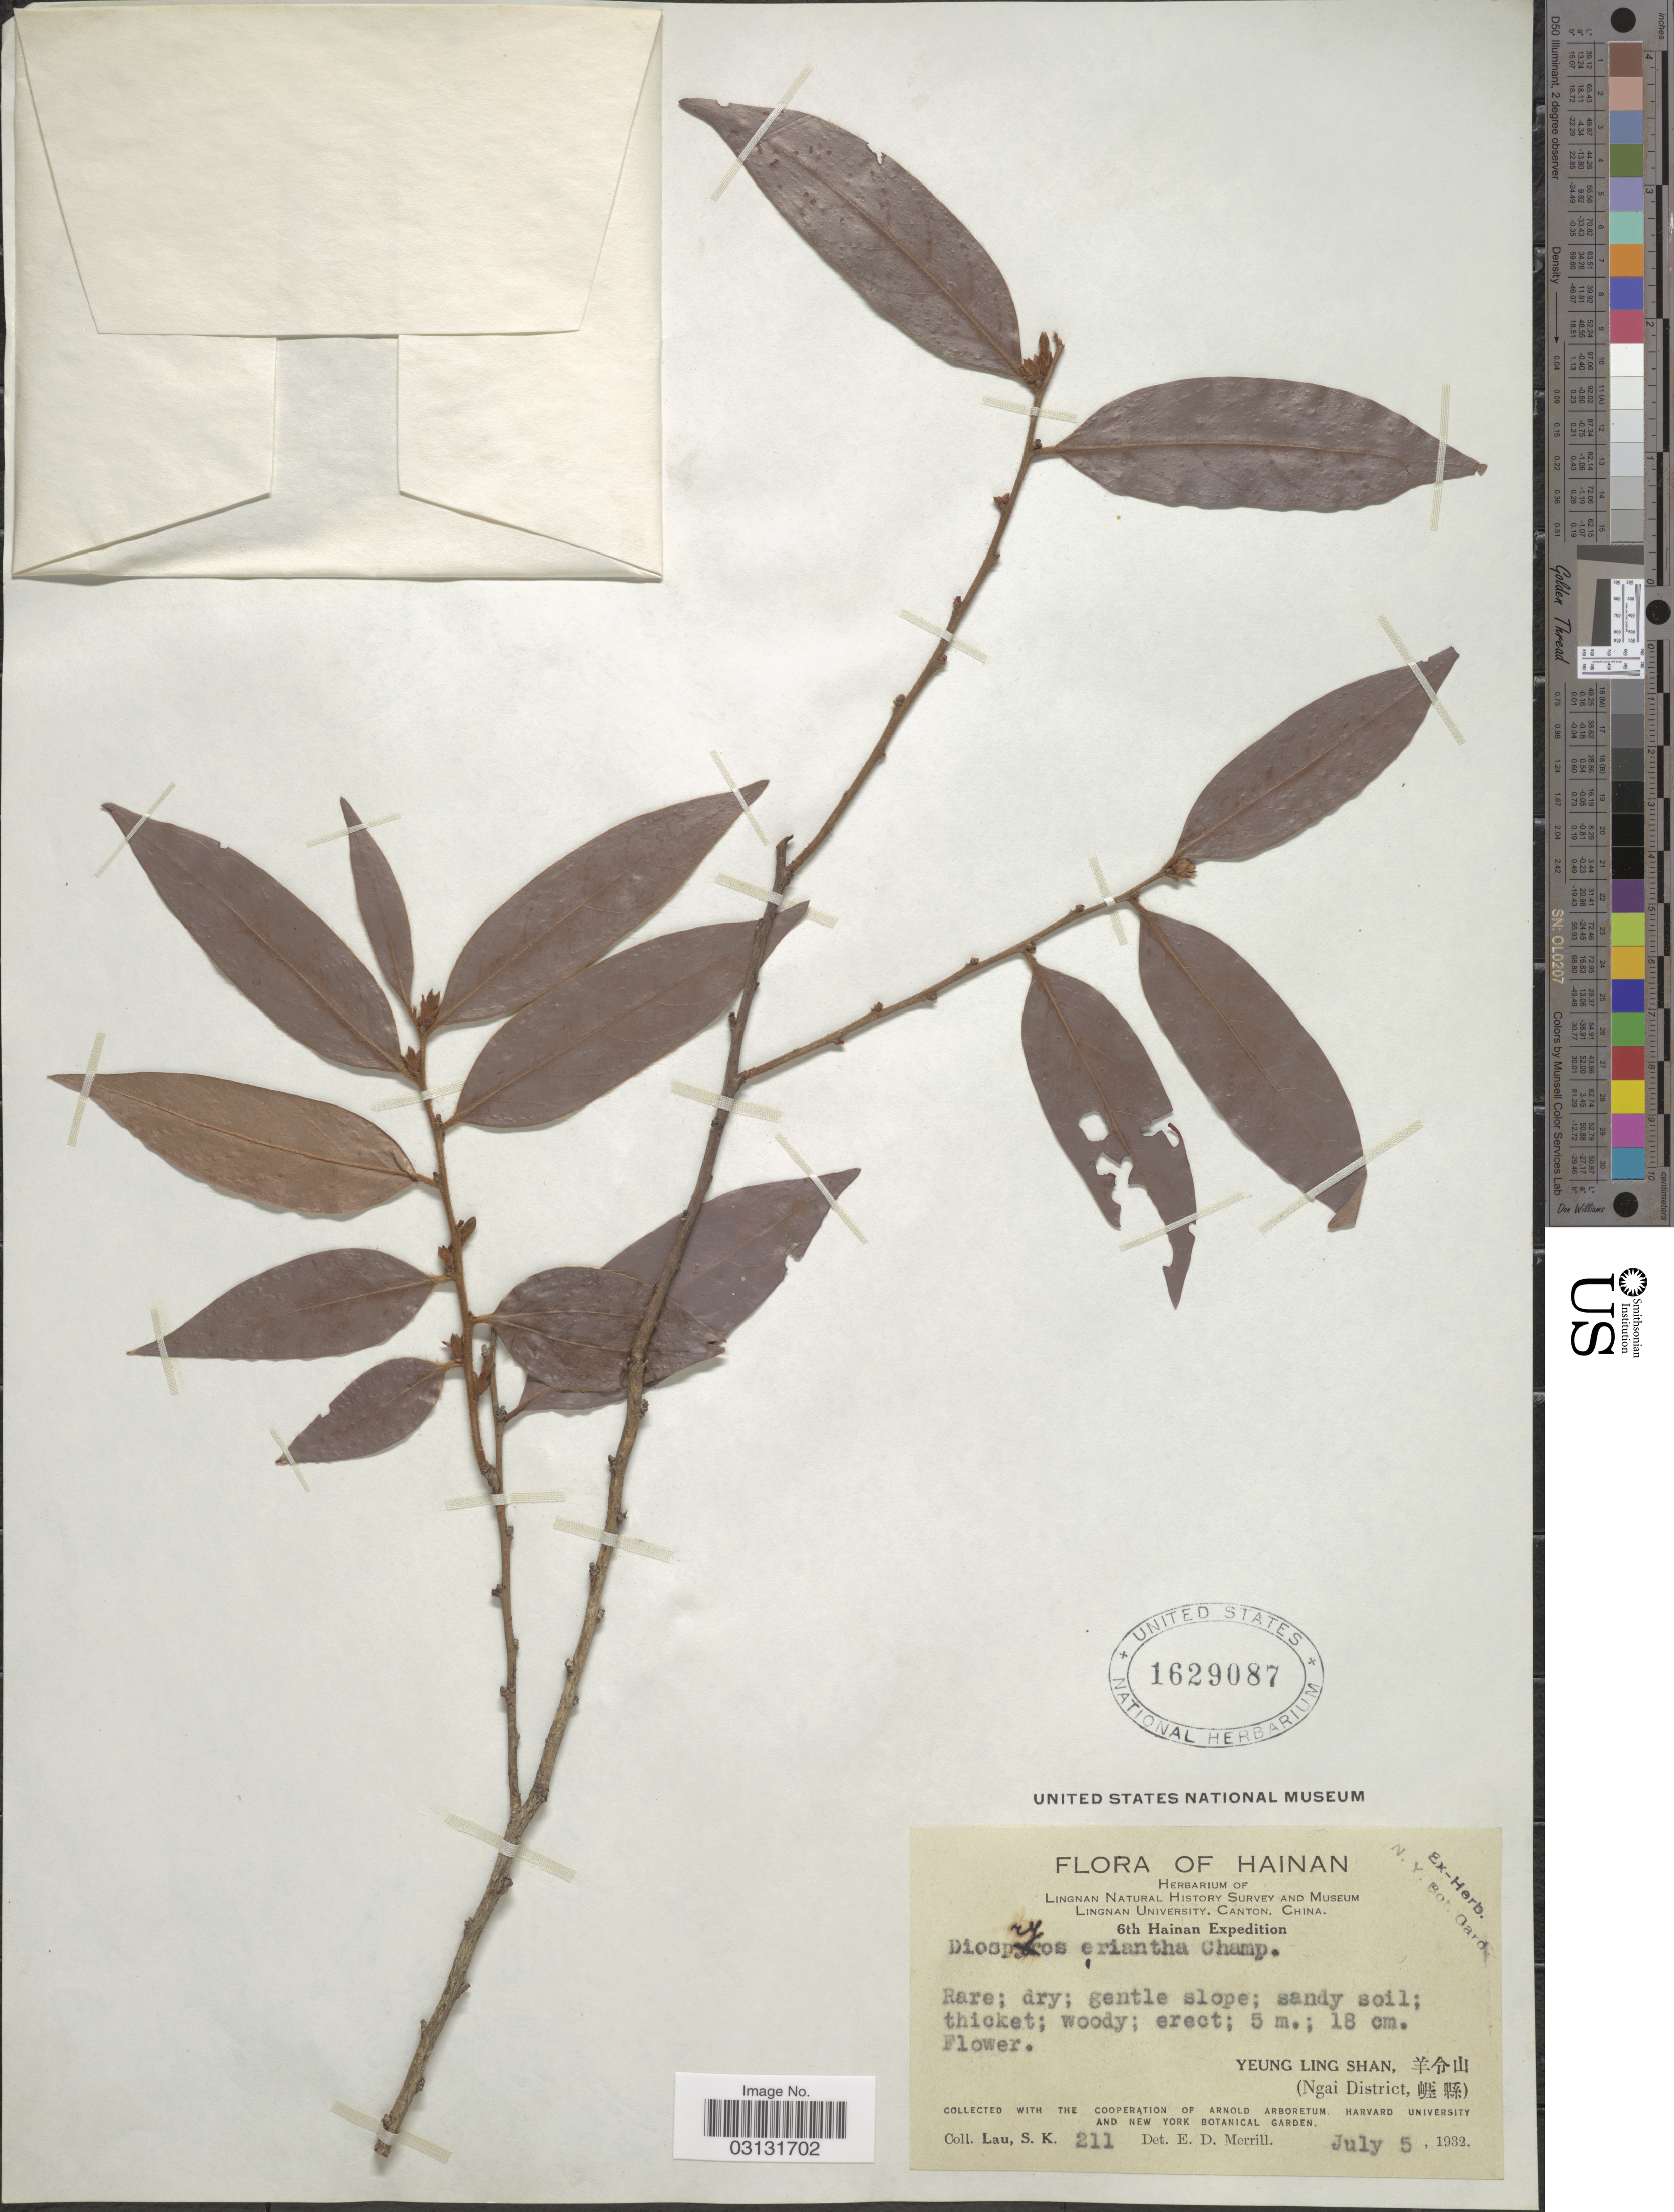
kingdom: Plantae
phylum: Tracheophyta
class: Magnoliopsida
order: Ericales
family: Ebenaceae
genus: Diospyros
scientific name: Diospyros eriantha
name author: Champ. ex Benth.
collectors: S. K. Lau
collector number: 211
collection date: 1932-07-05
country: China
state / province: Hainan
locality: Yeung Ling Shan. (Ngai District).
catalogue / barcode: US 1629087